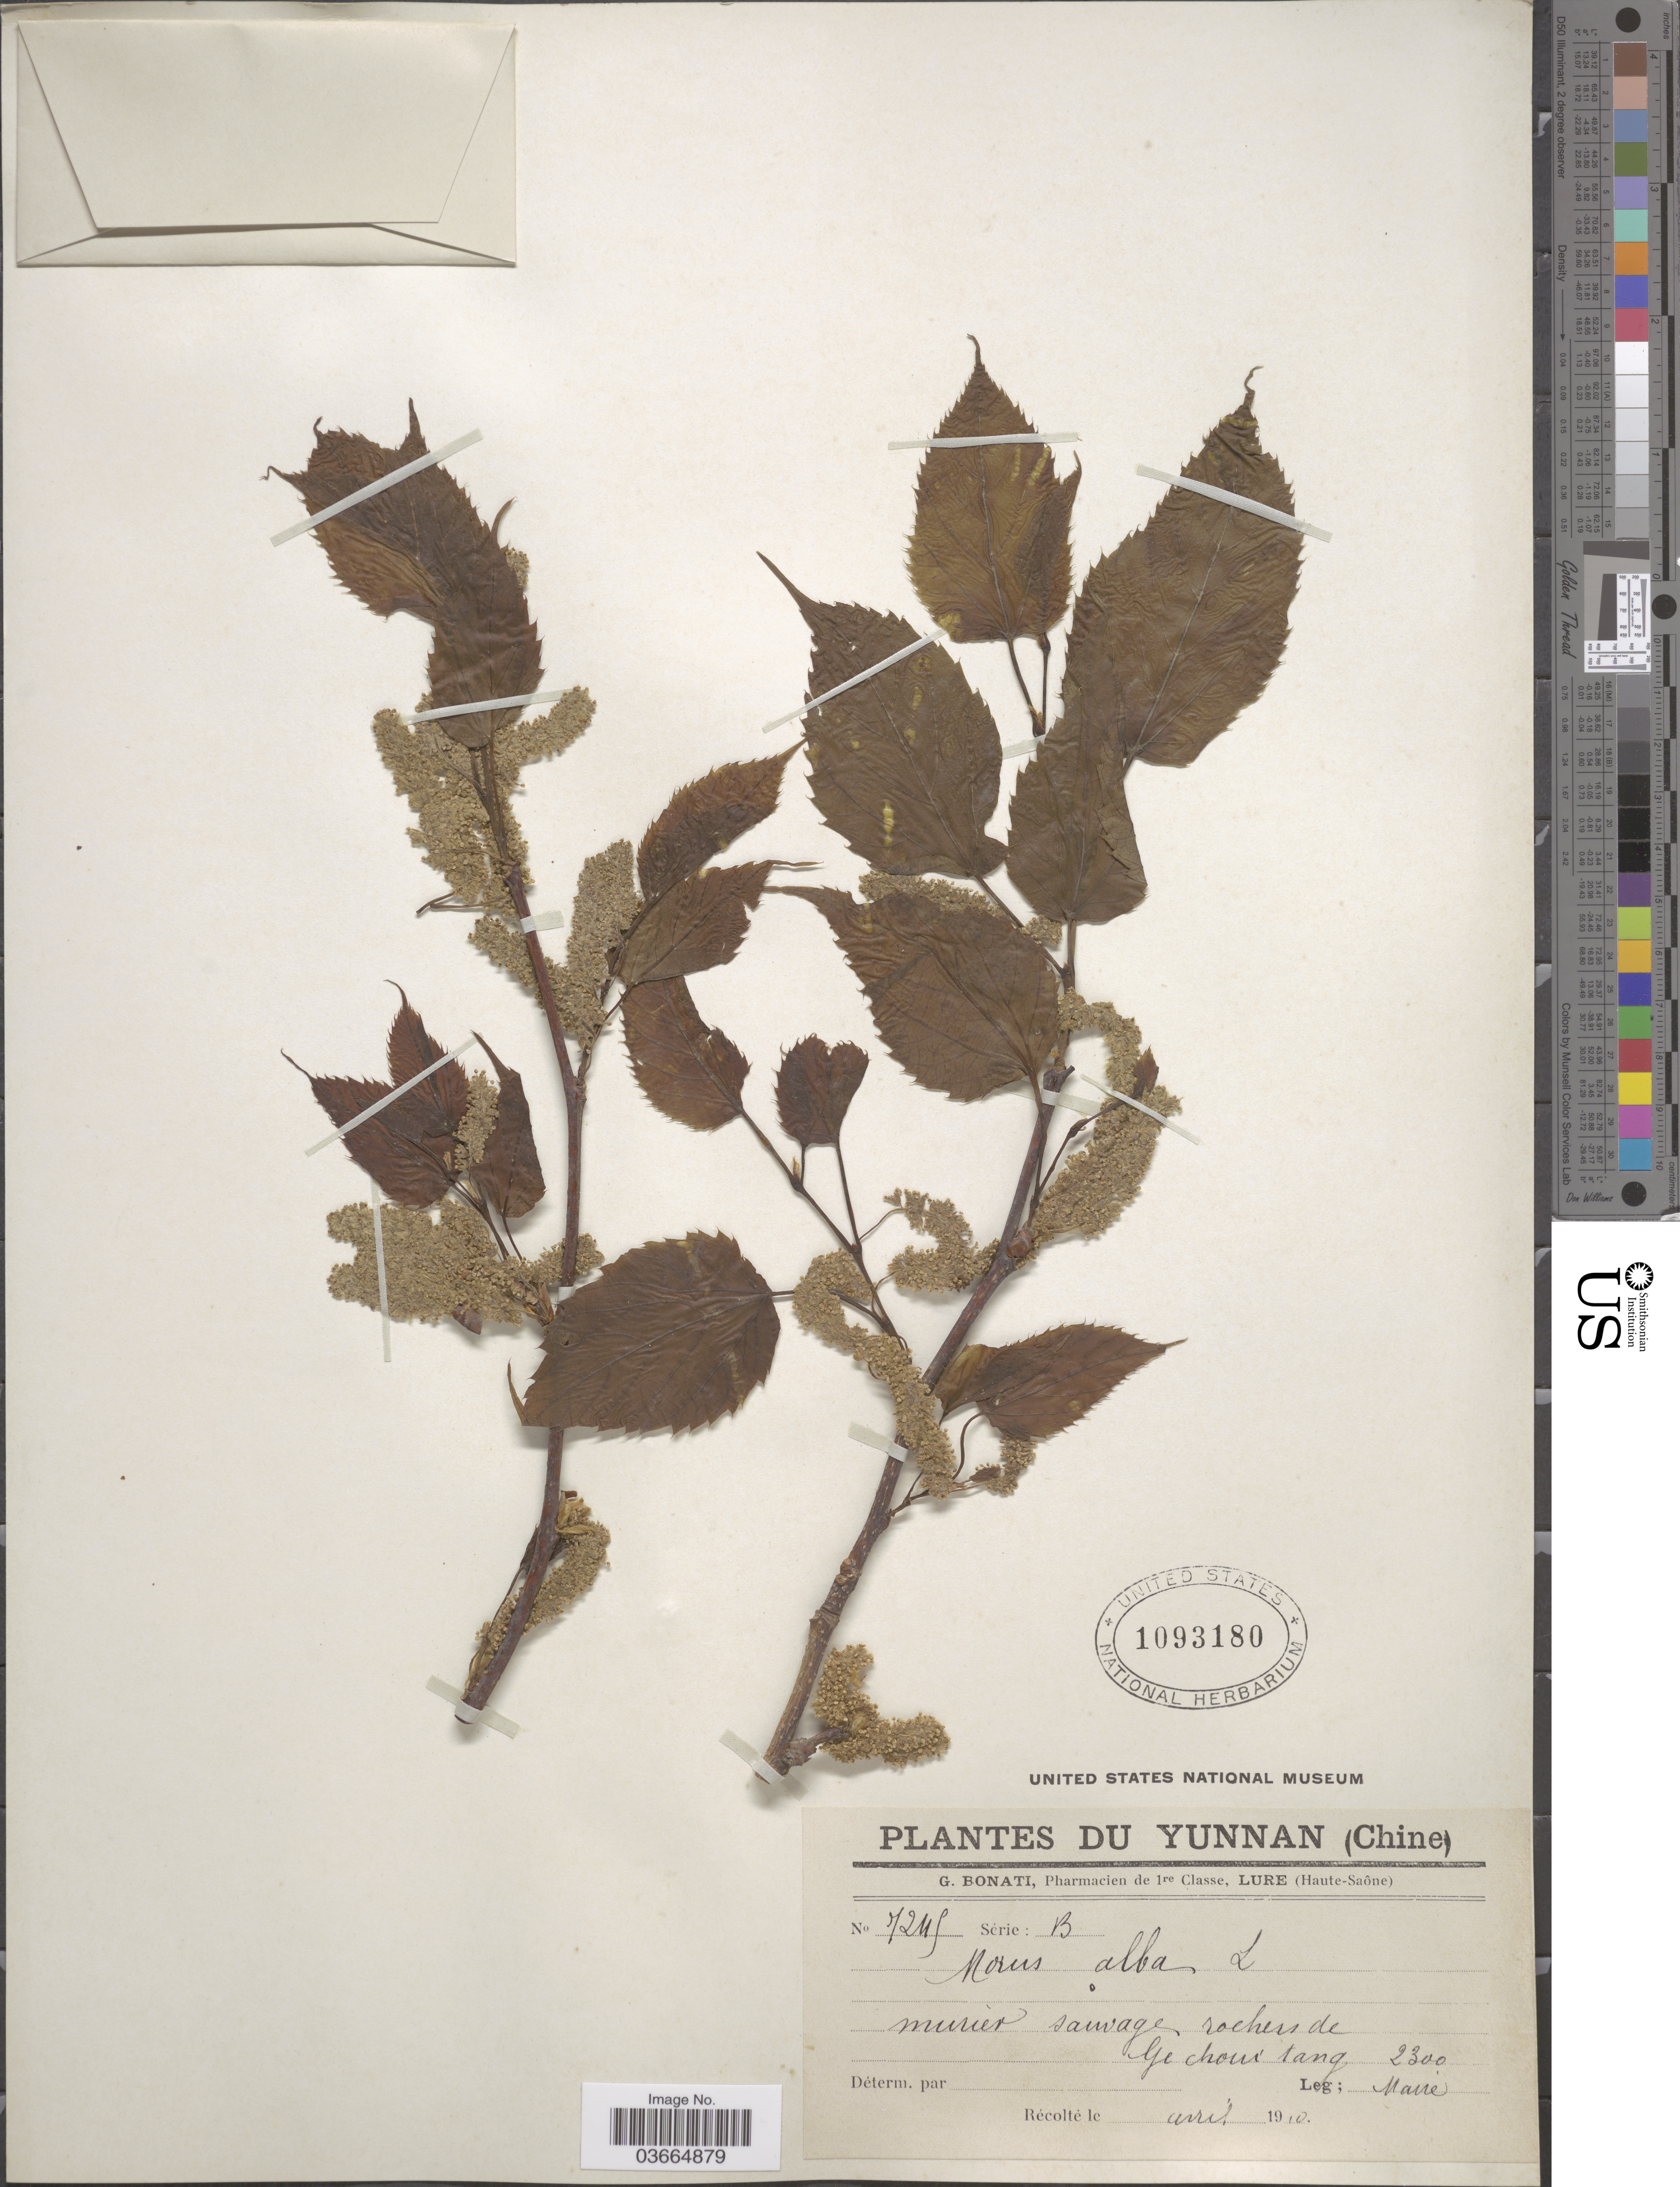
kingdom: Plantae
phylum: Tracheophyta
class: Magnoliopsida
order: Rosales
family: Moraceae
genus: Morus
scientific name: Morus alba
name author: L.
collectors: Maire, --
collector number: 7211f*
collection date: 1910-04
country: China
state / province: Yunnan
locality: Murier sauvage rochers de Ge choui* tang*.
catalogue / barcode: US 1093180